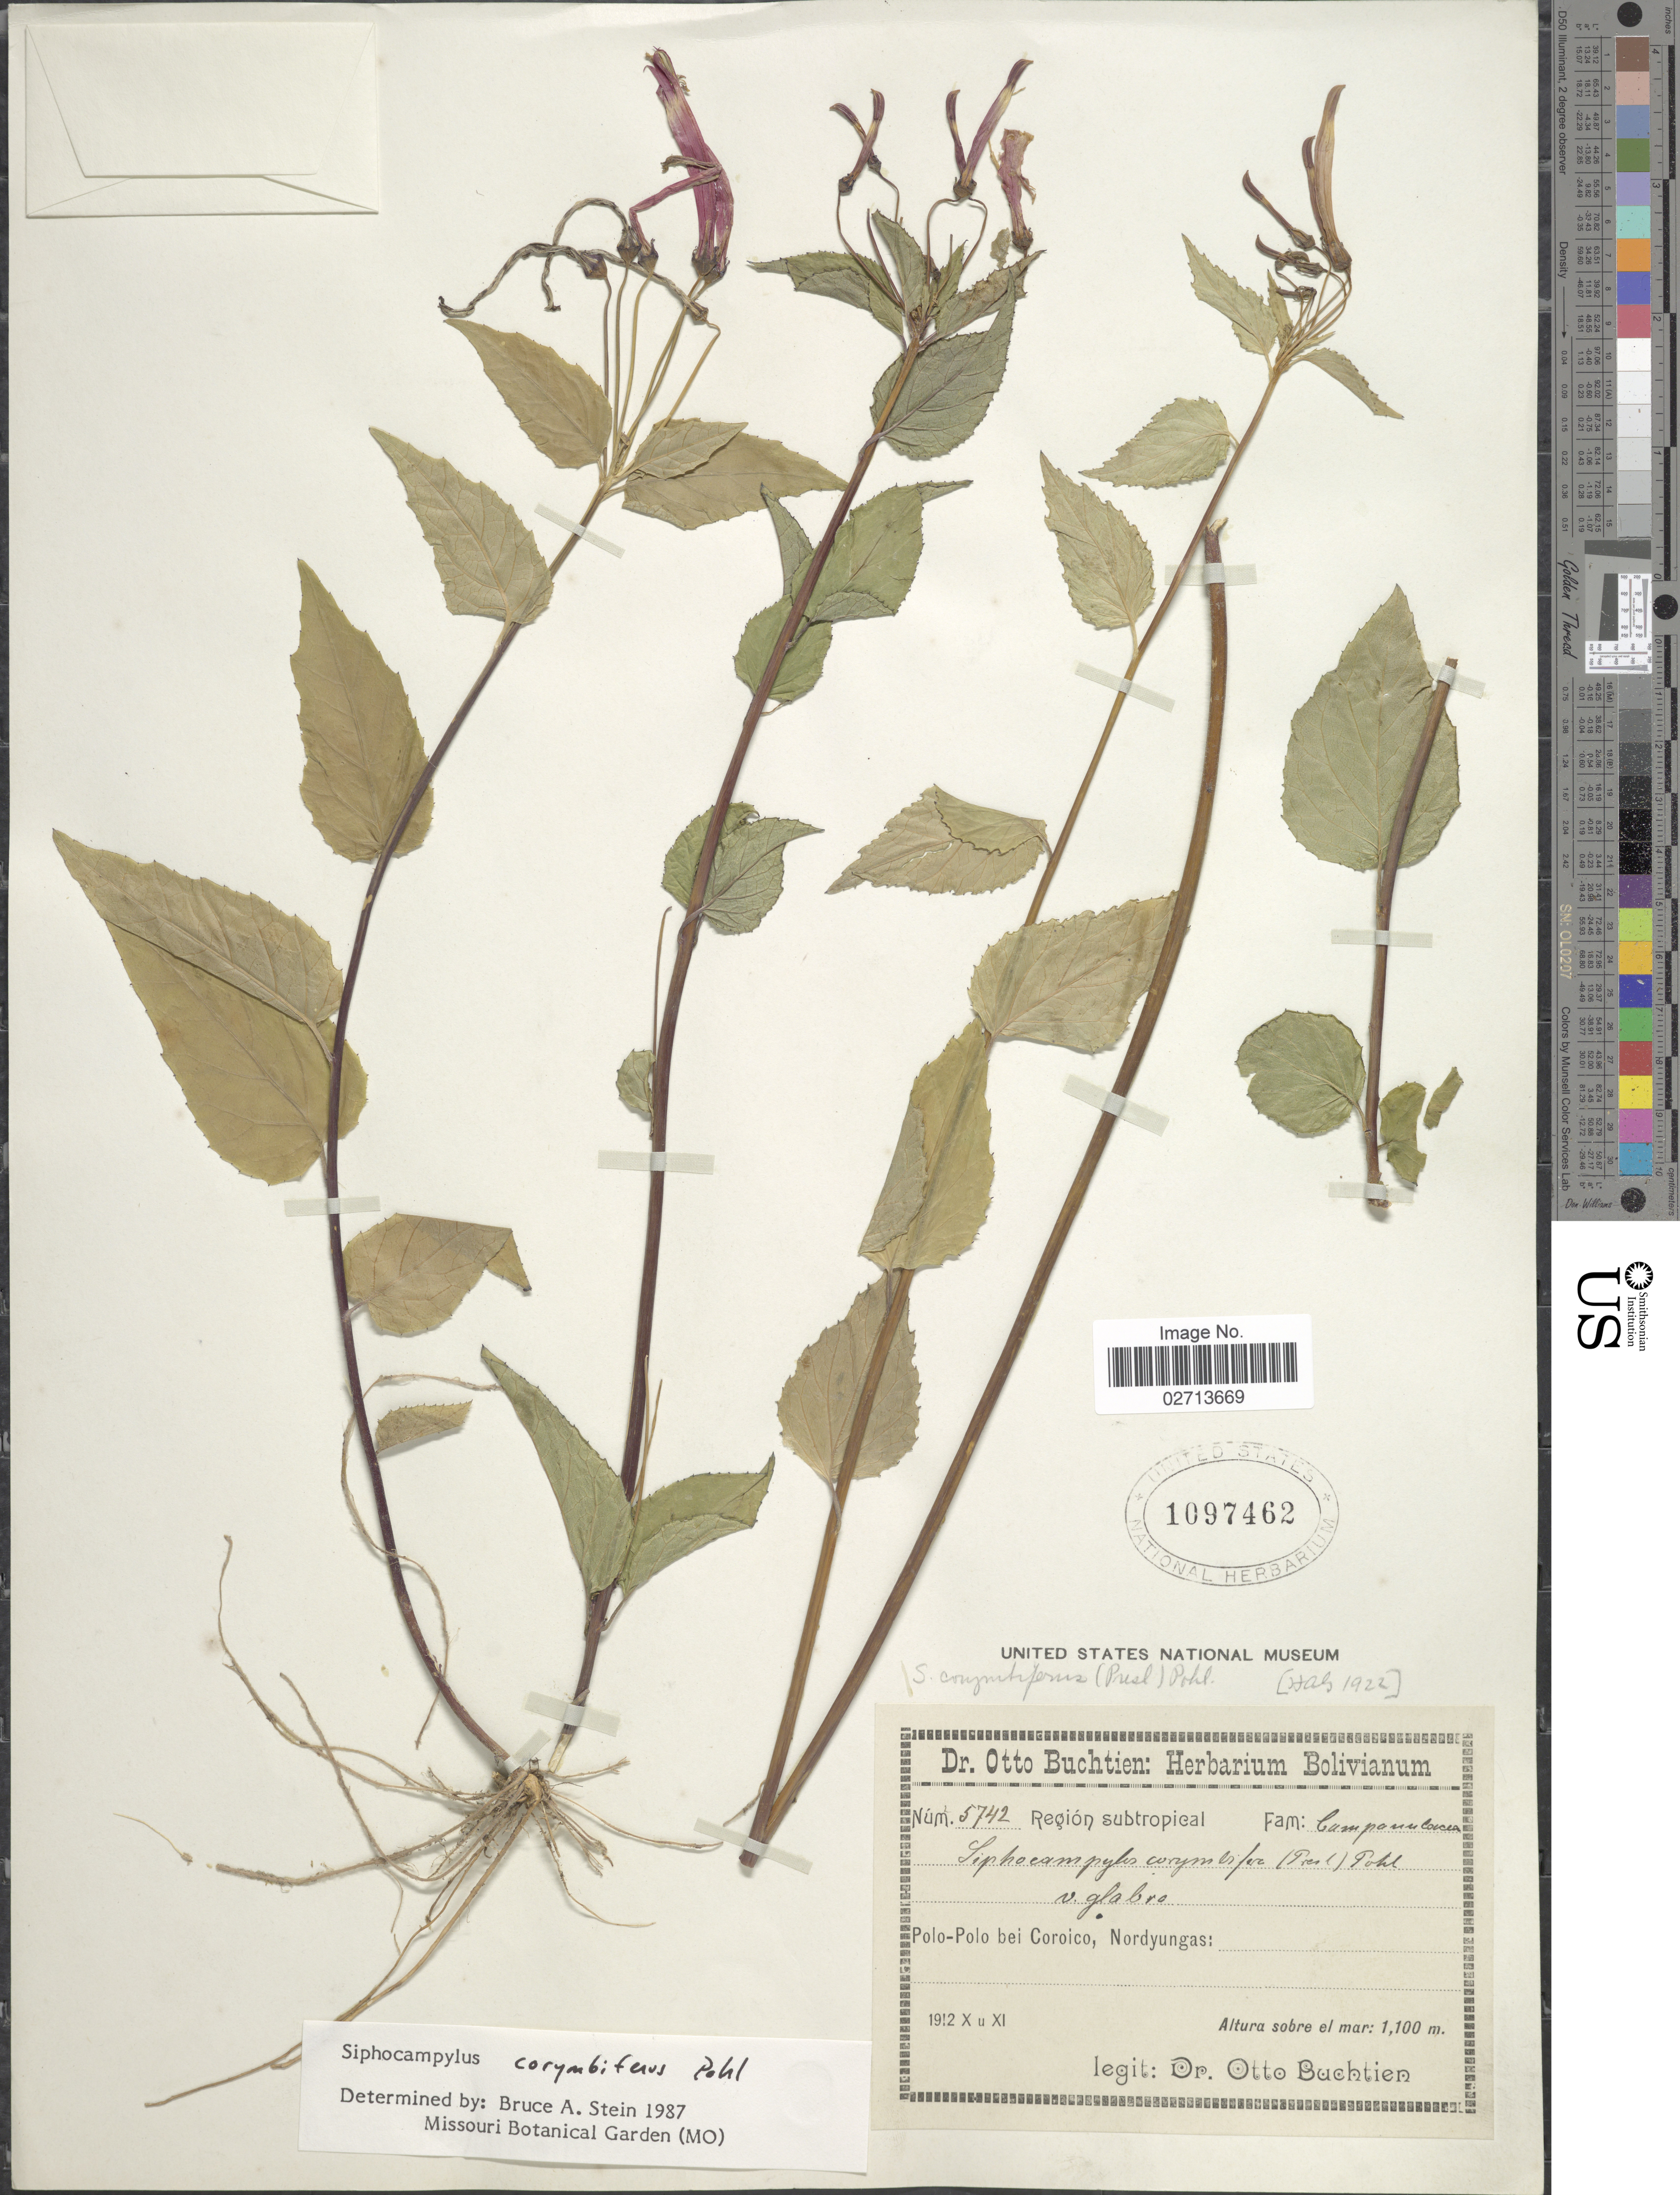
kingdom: Plantae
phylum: Tracheophyta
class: Magnoliopsida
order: Asterales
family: Campanulaceae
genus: Siphocampylus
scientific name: Siphocampylus corymbiferus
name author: Pohl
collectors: O. Buchtien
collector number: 5742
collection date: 1912-10/1912-11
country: Bolivia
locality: Region subtropical. Polo-Polo bei Coroico, Nordyungas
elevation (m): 1100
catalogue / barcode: US 1097462